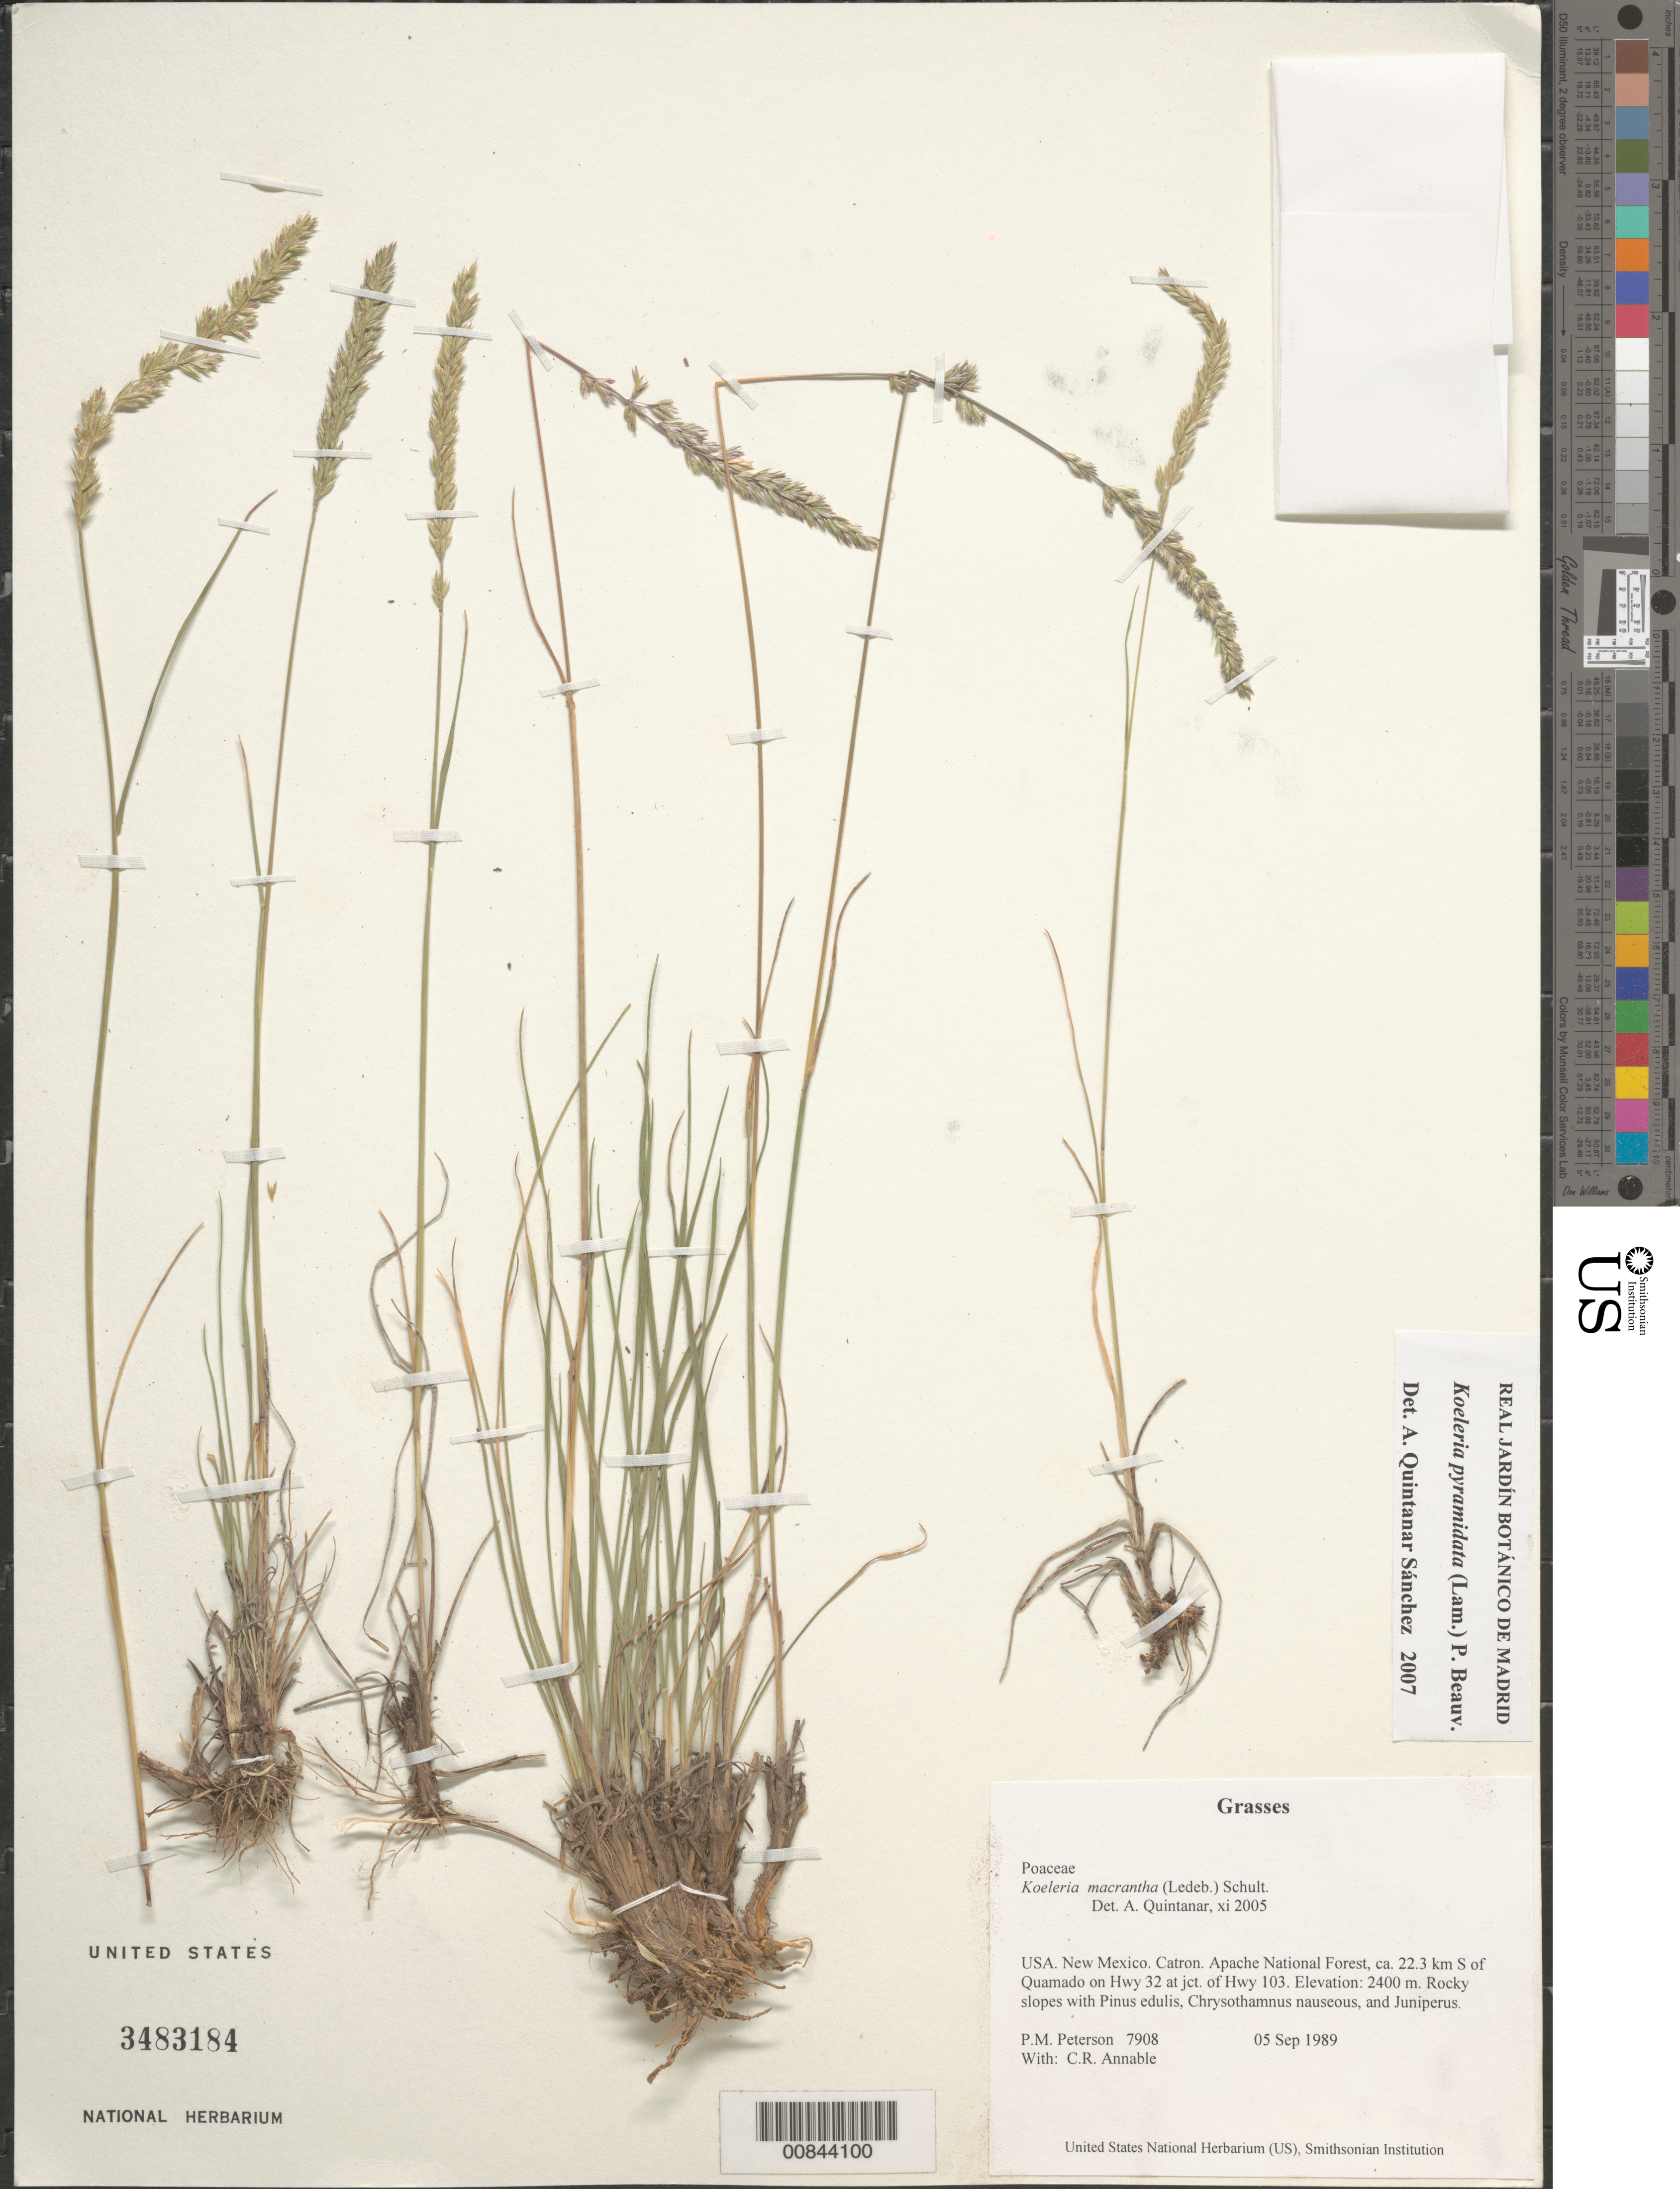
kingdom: Plantae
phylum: Tracheophyta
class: Liliopsida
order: Poales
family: Poaceae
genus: Koeleria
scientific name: Koeleria pyramidata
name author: (Lam.) P. Beauv.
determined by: Quintanar, A.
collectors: P. M. Peterson & C. R. Annable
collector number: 07908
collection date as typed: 05 Sep 1989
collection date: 1989-09-05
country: United States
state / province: New Mexico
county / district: Catron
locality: Apache National Forest, ca. 22.3 km S of Quamado on Hwy 32 at jct. of Hwy 103.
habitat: Rocky slopes with Pinus edulis, Chrysothamnus nauseous, and Juniperus.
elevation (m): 2400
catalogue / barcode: US 3483184